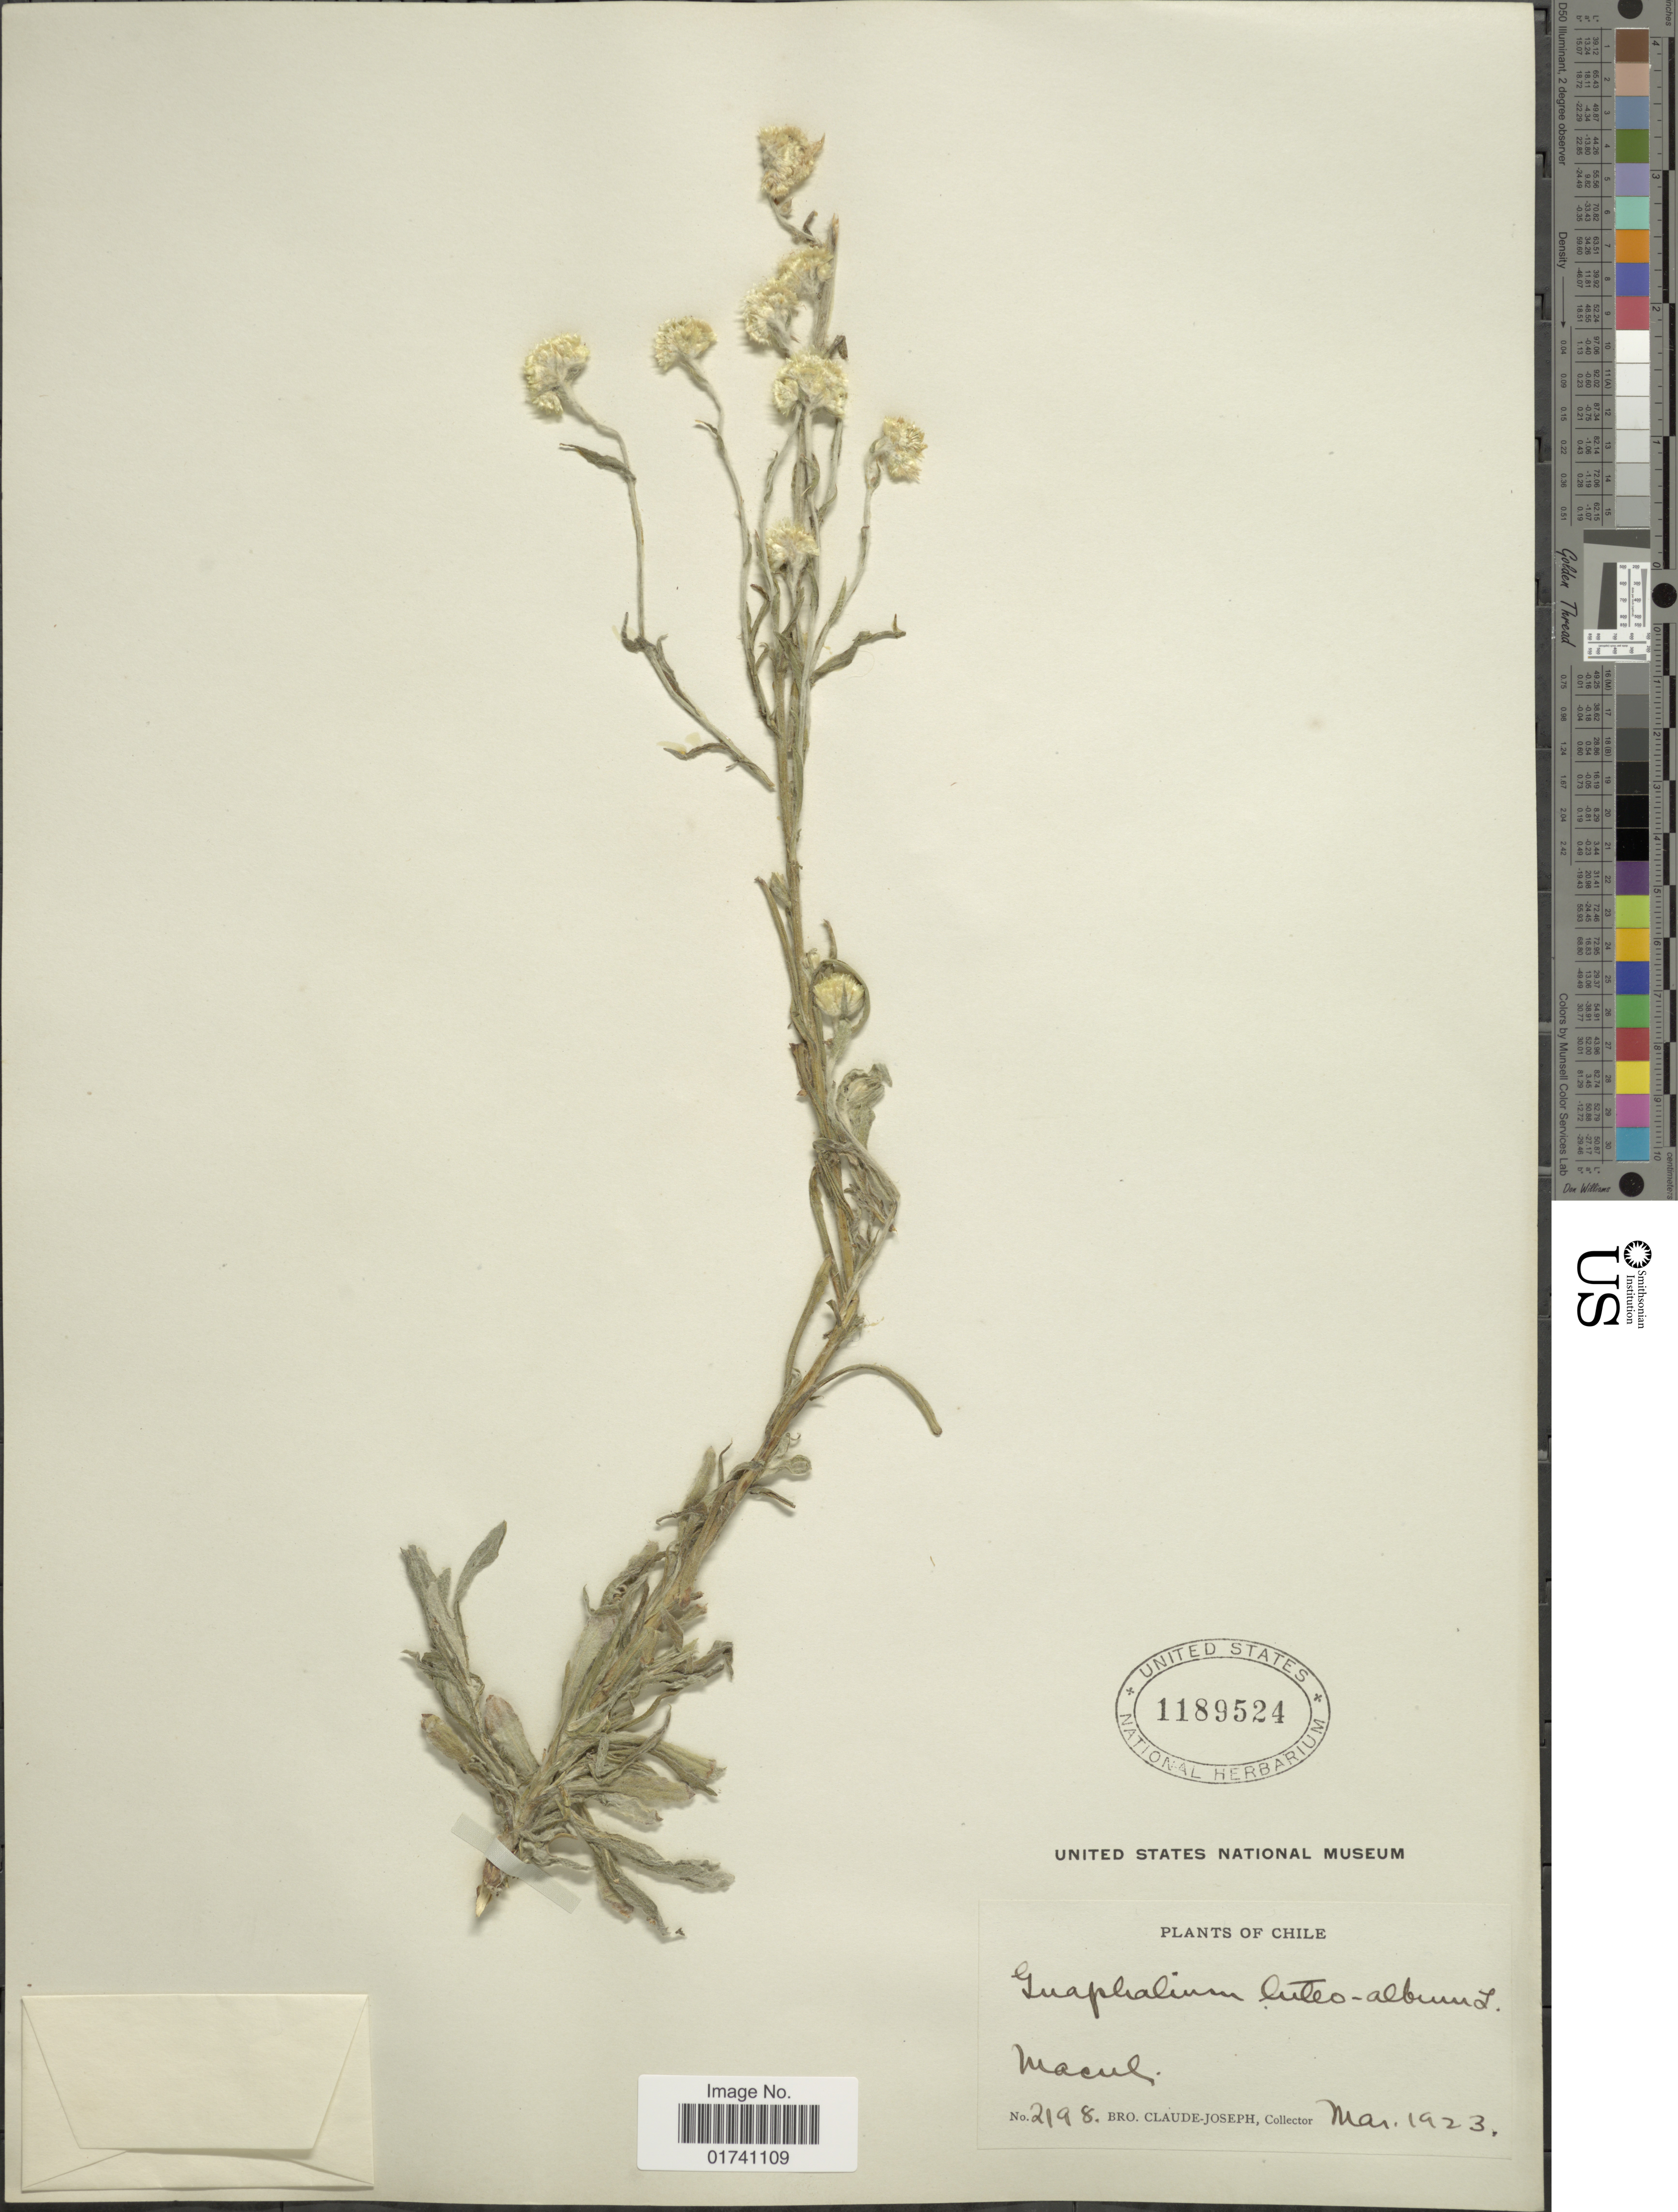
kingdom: Plantae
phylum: Tracheophyta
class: Magnoliopsida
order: Asterales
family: Asteraceae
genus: Laphangium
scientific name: Laphangium luteoalbum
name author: (L.) Tzvelev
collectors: Bro. Claude-Joseph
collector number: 2198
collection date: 1923-03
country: Chile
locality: Macul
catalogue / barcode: US 1189524